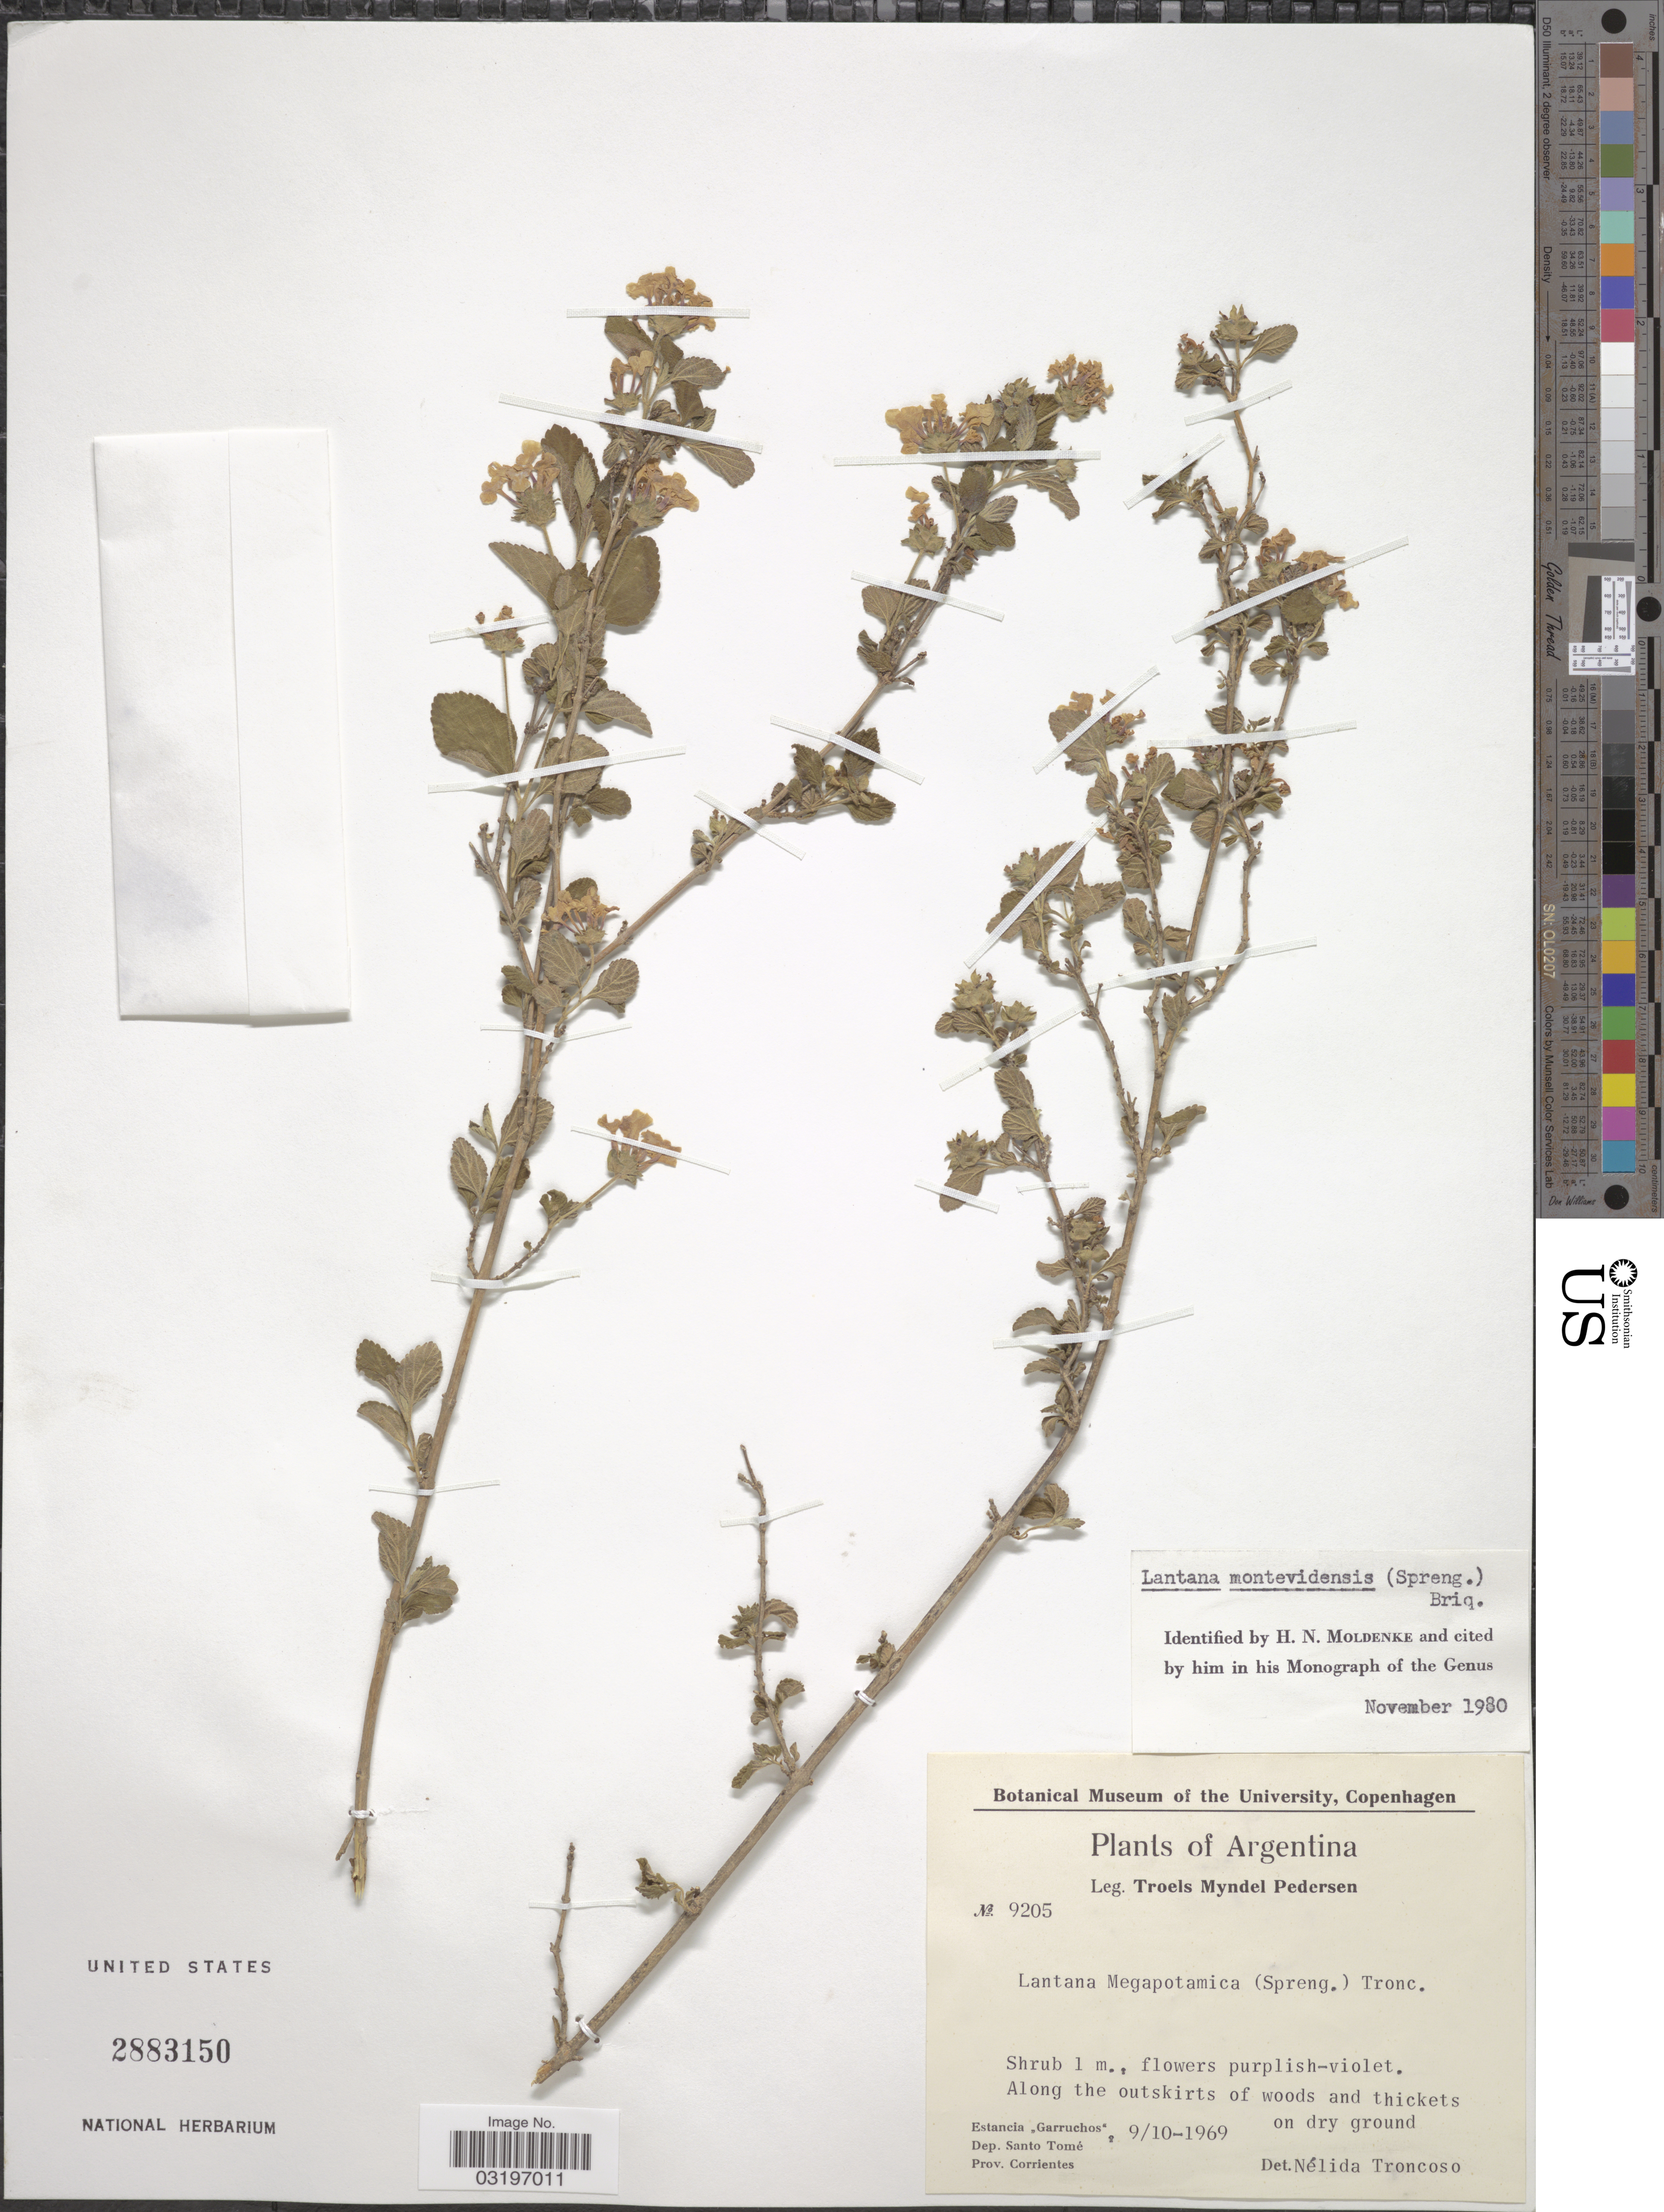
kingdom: Plantae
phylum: Tracheophyta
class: Magnoliopsida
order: Lamiales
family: Verbenaceae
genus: Lantana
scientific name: Lantana montevidensis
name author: (Spreng.) Briq.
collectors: T. Pederson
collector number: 9205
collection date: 1969-10-09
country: Argentina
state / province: Corrientes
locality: Estancia "Garruchos". Dep. Santo Tomé.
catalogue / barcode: US 2883150